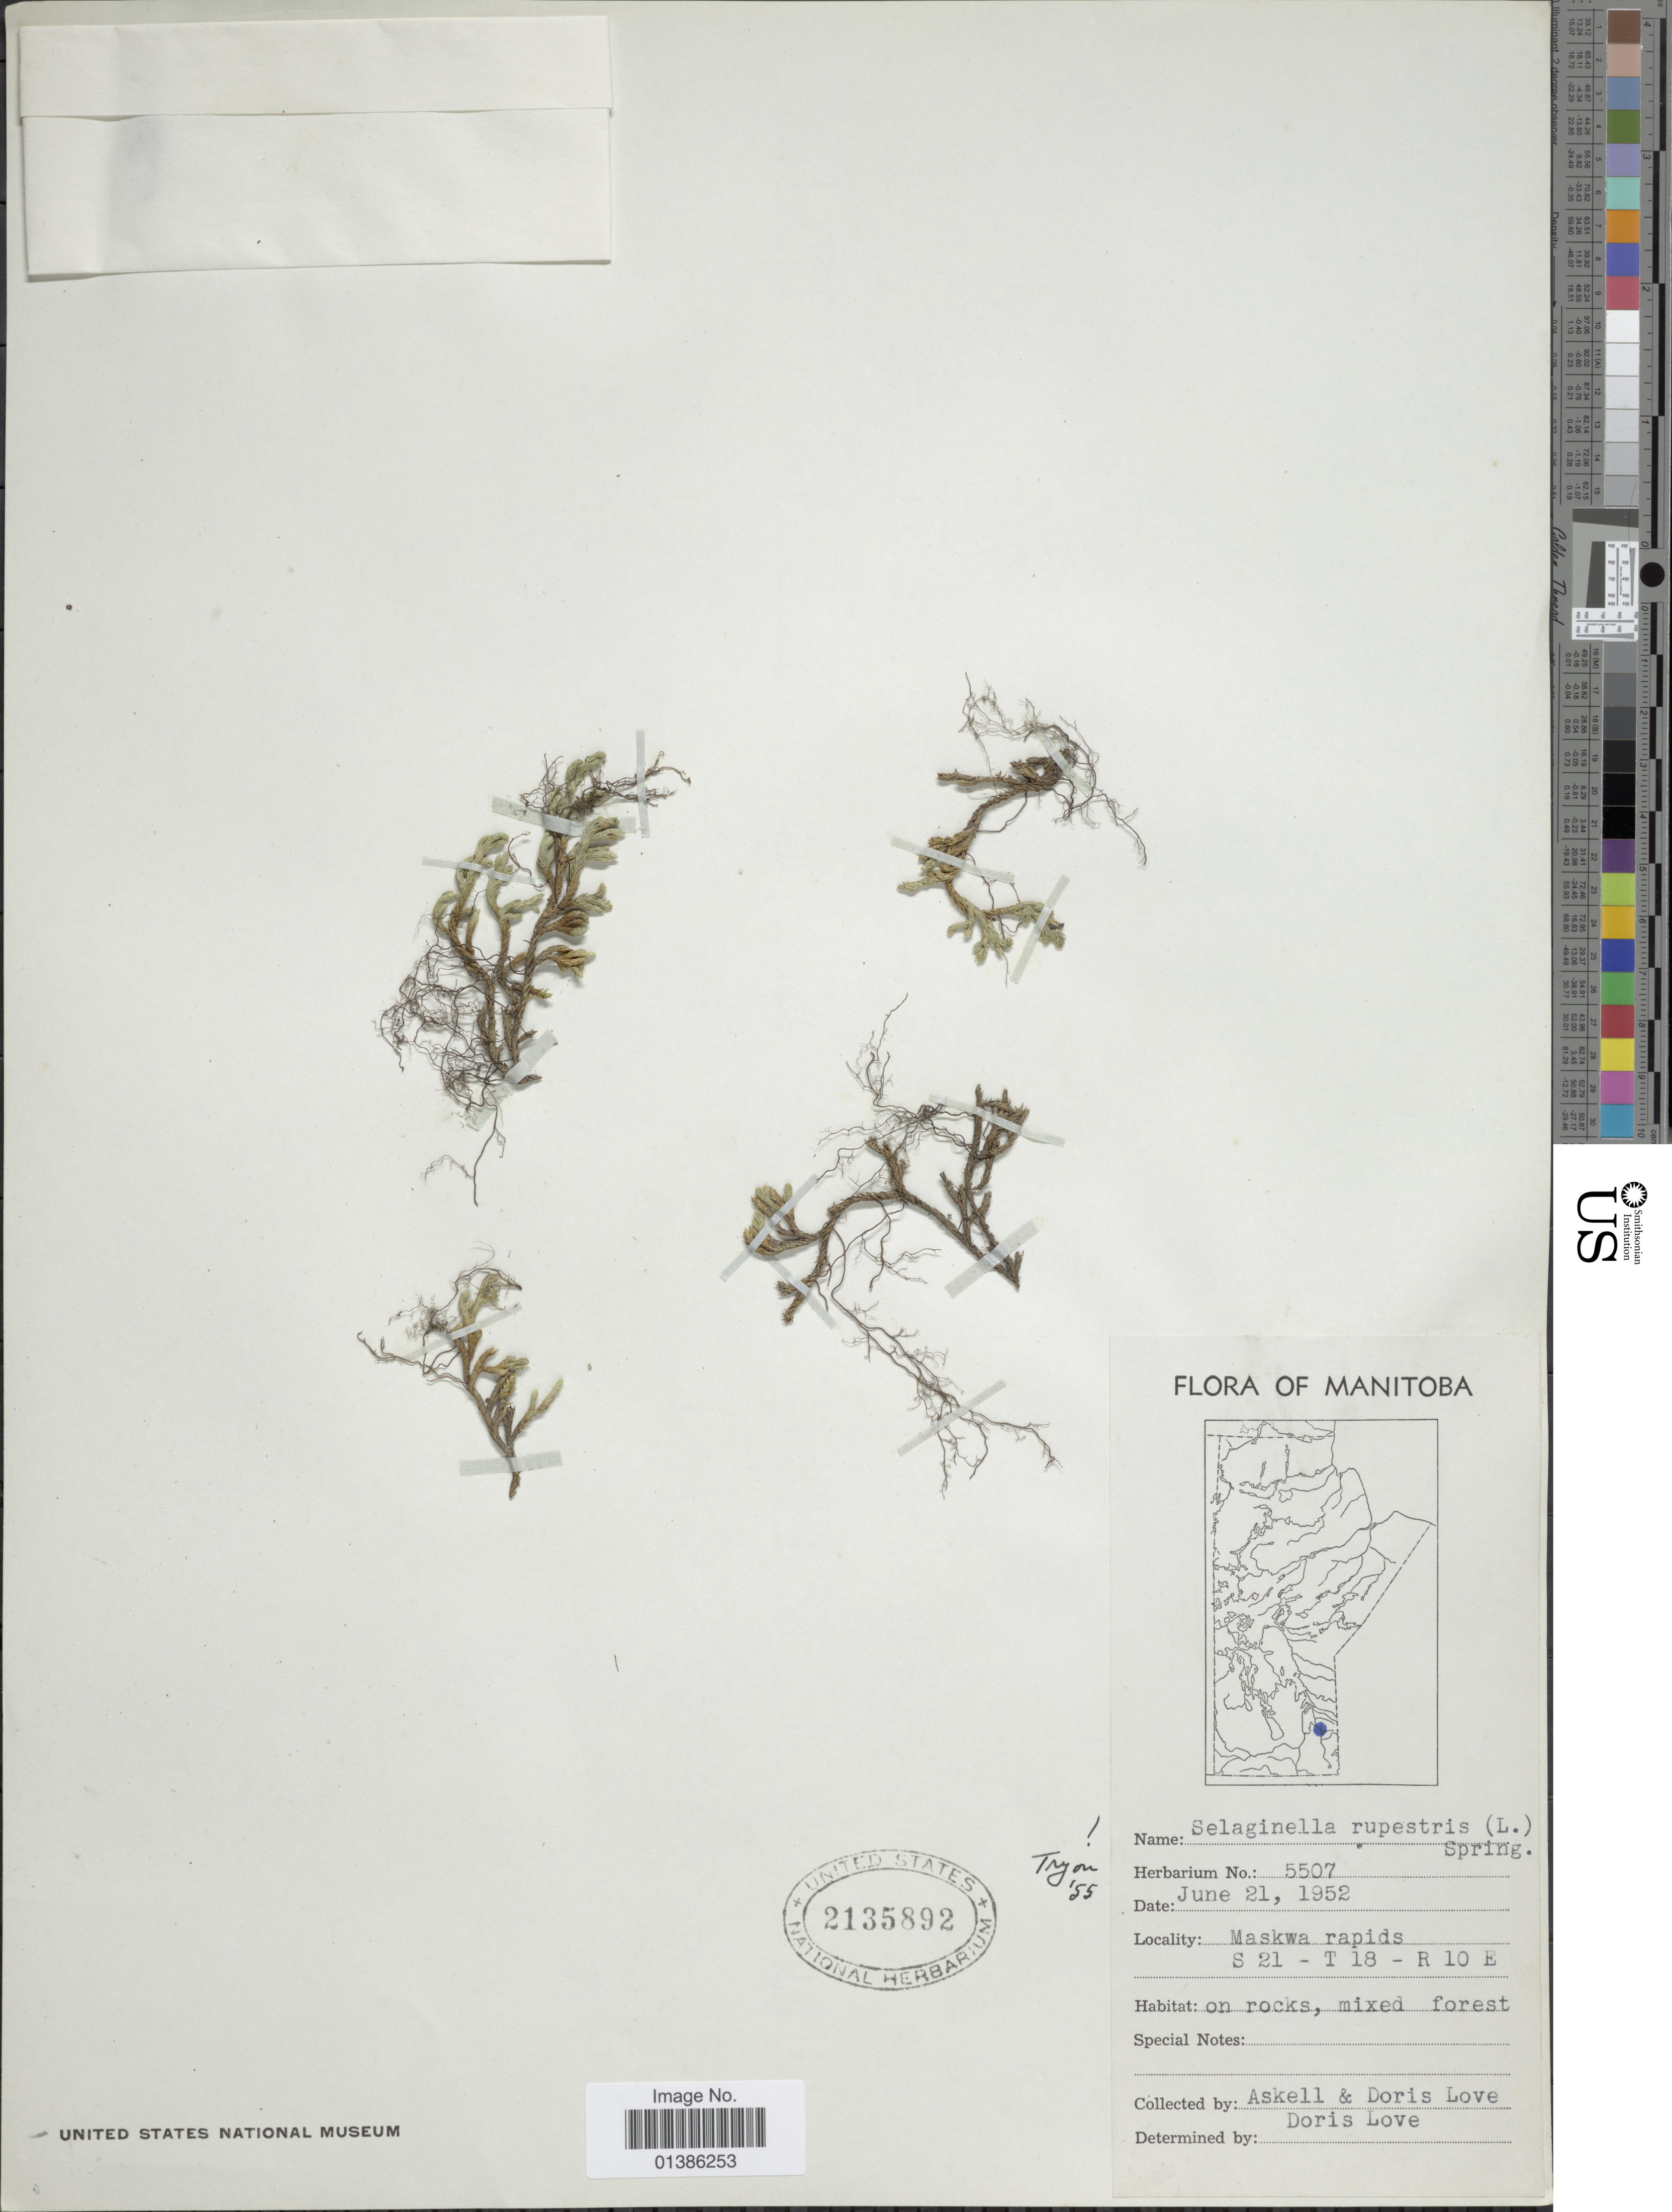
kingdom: Plantae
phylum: Tracheophyta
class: Lycopodiopsida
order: Selaginellales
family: Selaginellaceae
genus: Selaginella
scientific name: Selaginella rupestris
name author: (L.) Spring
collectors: -. Askell & D. Löve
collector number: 5507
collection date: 1952-06-21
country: Canada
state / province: Manitoba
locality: Maskwa rapids S 21 - T 18 - R 10 E.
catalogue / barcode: US 2135892